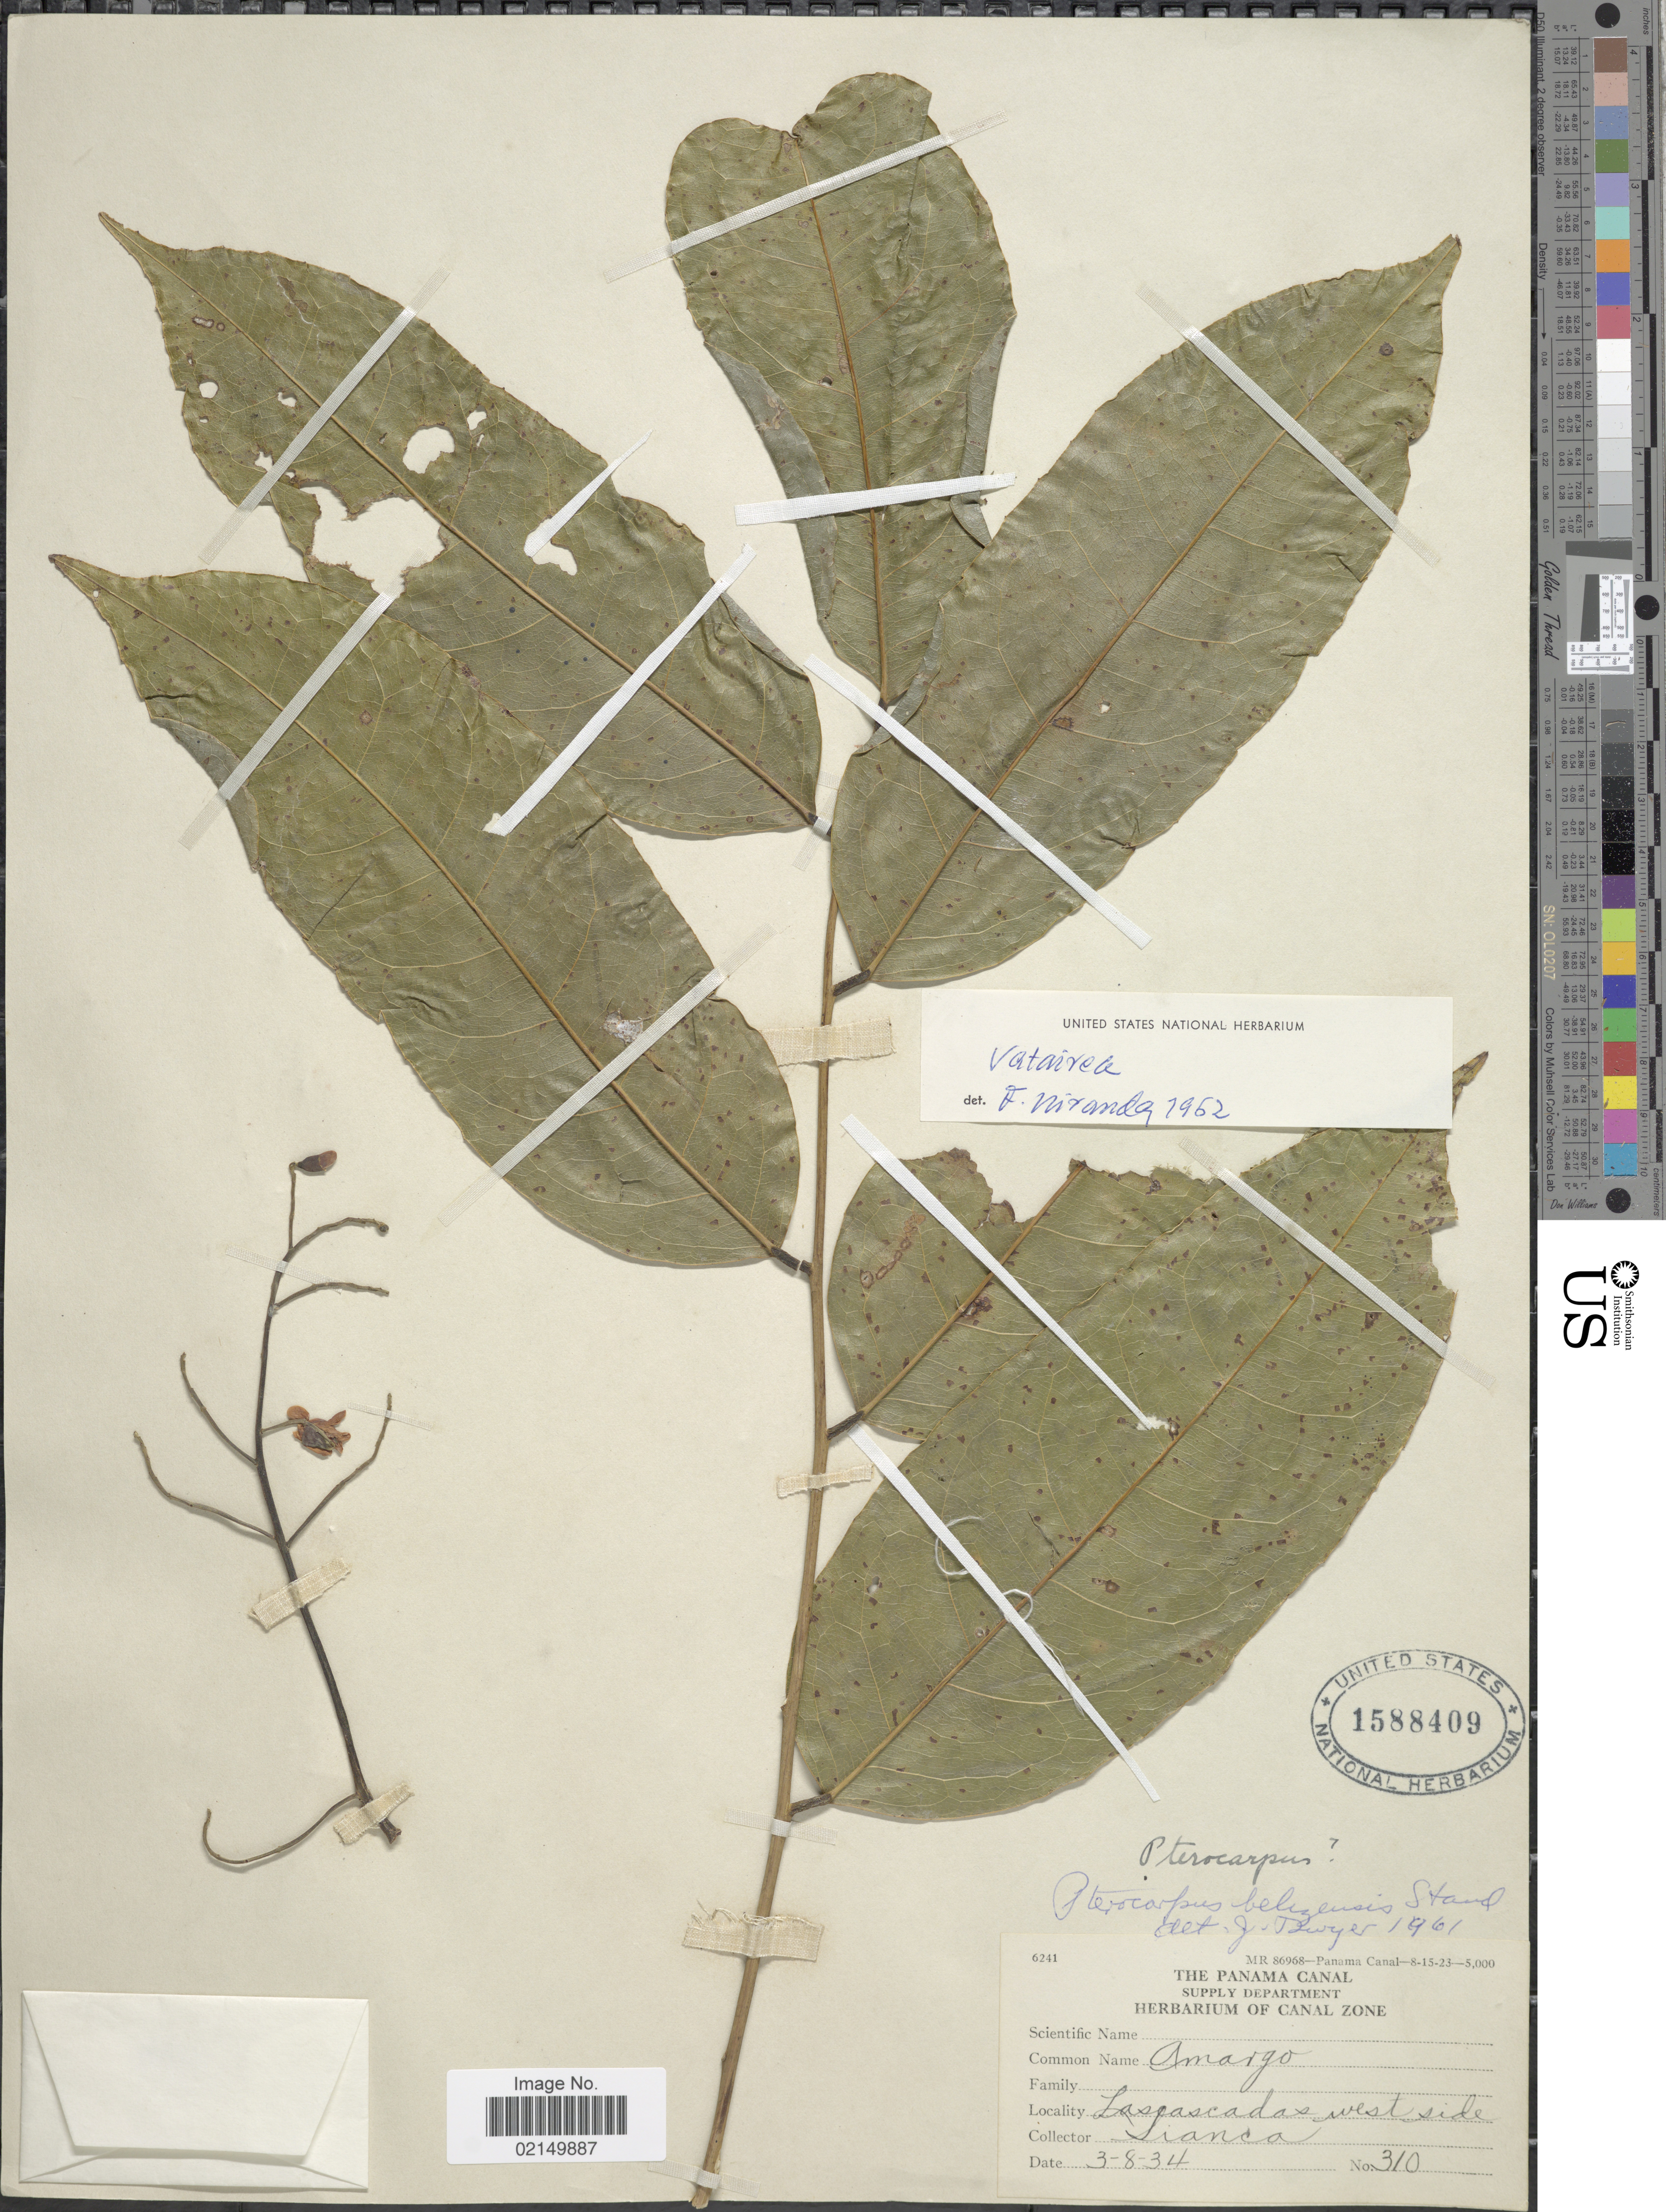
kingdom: Plantae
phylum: Tracheophyta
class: Magnoliopsida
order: Fabales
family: Fabaceae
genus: Vatairea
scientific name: Vatairea lundellii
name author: (Standl.) Killip ex Record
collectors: Sianca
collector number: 310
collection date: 1934-08-03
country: Panama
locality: The Panama Canal, Las cascadas west side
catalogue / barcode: US 1588409